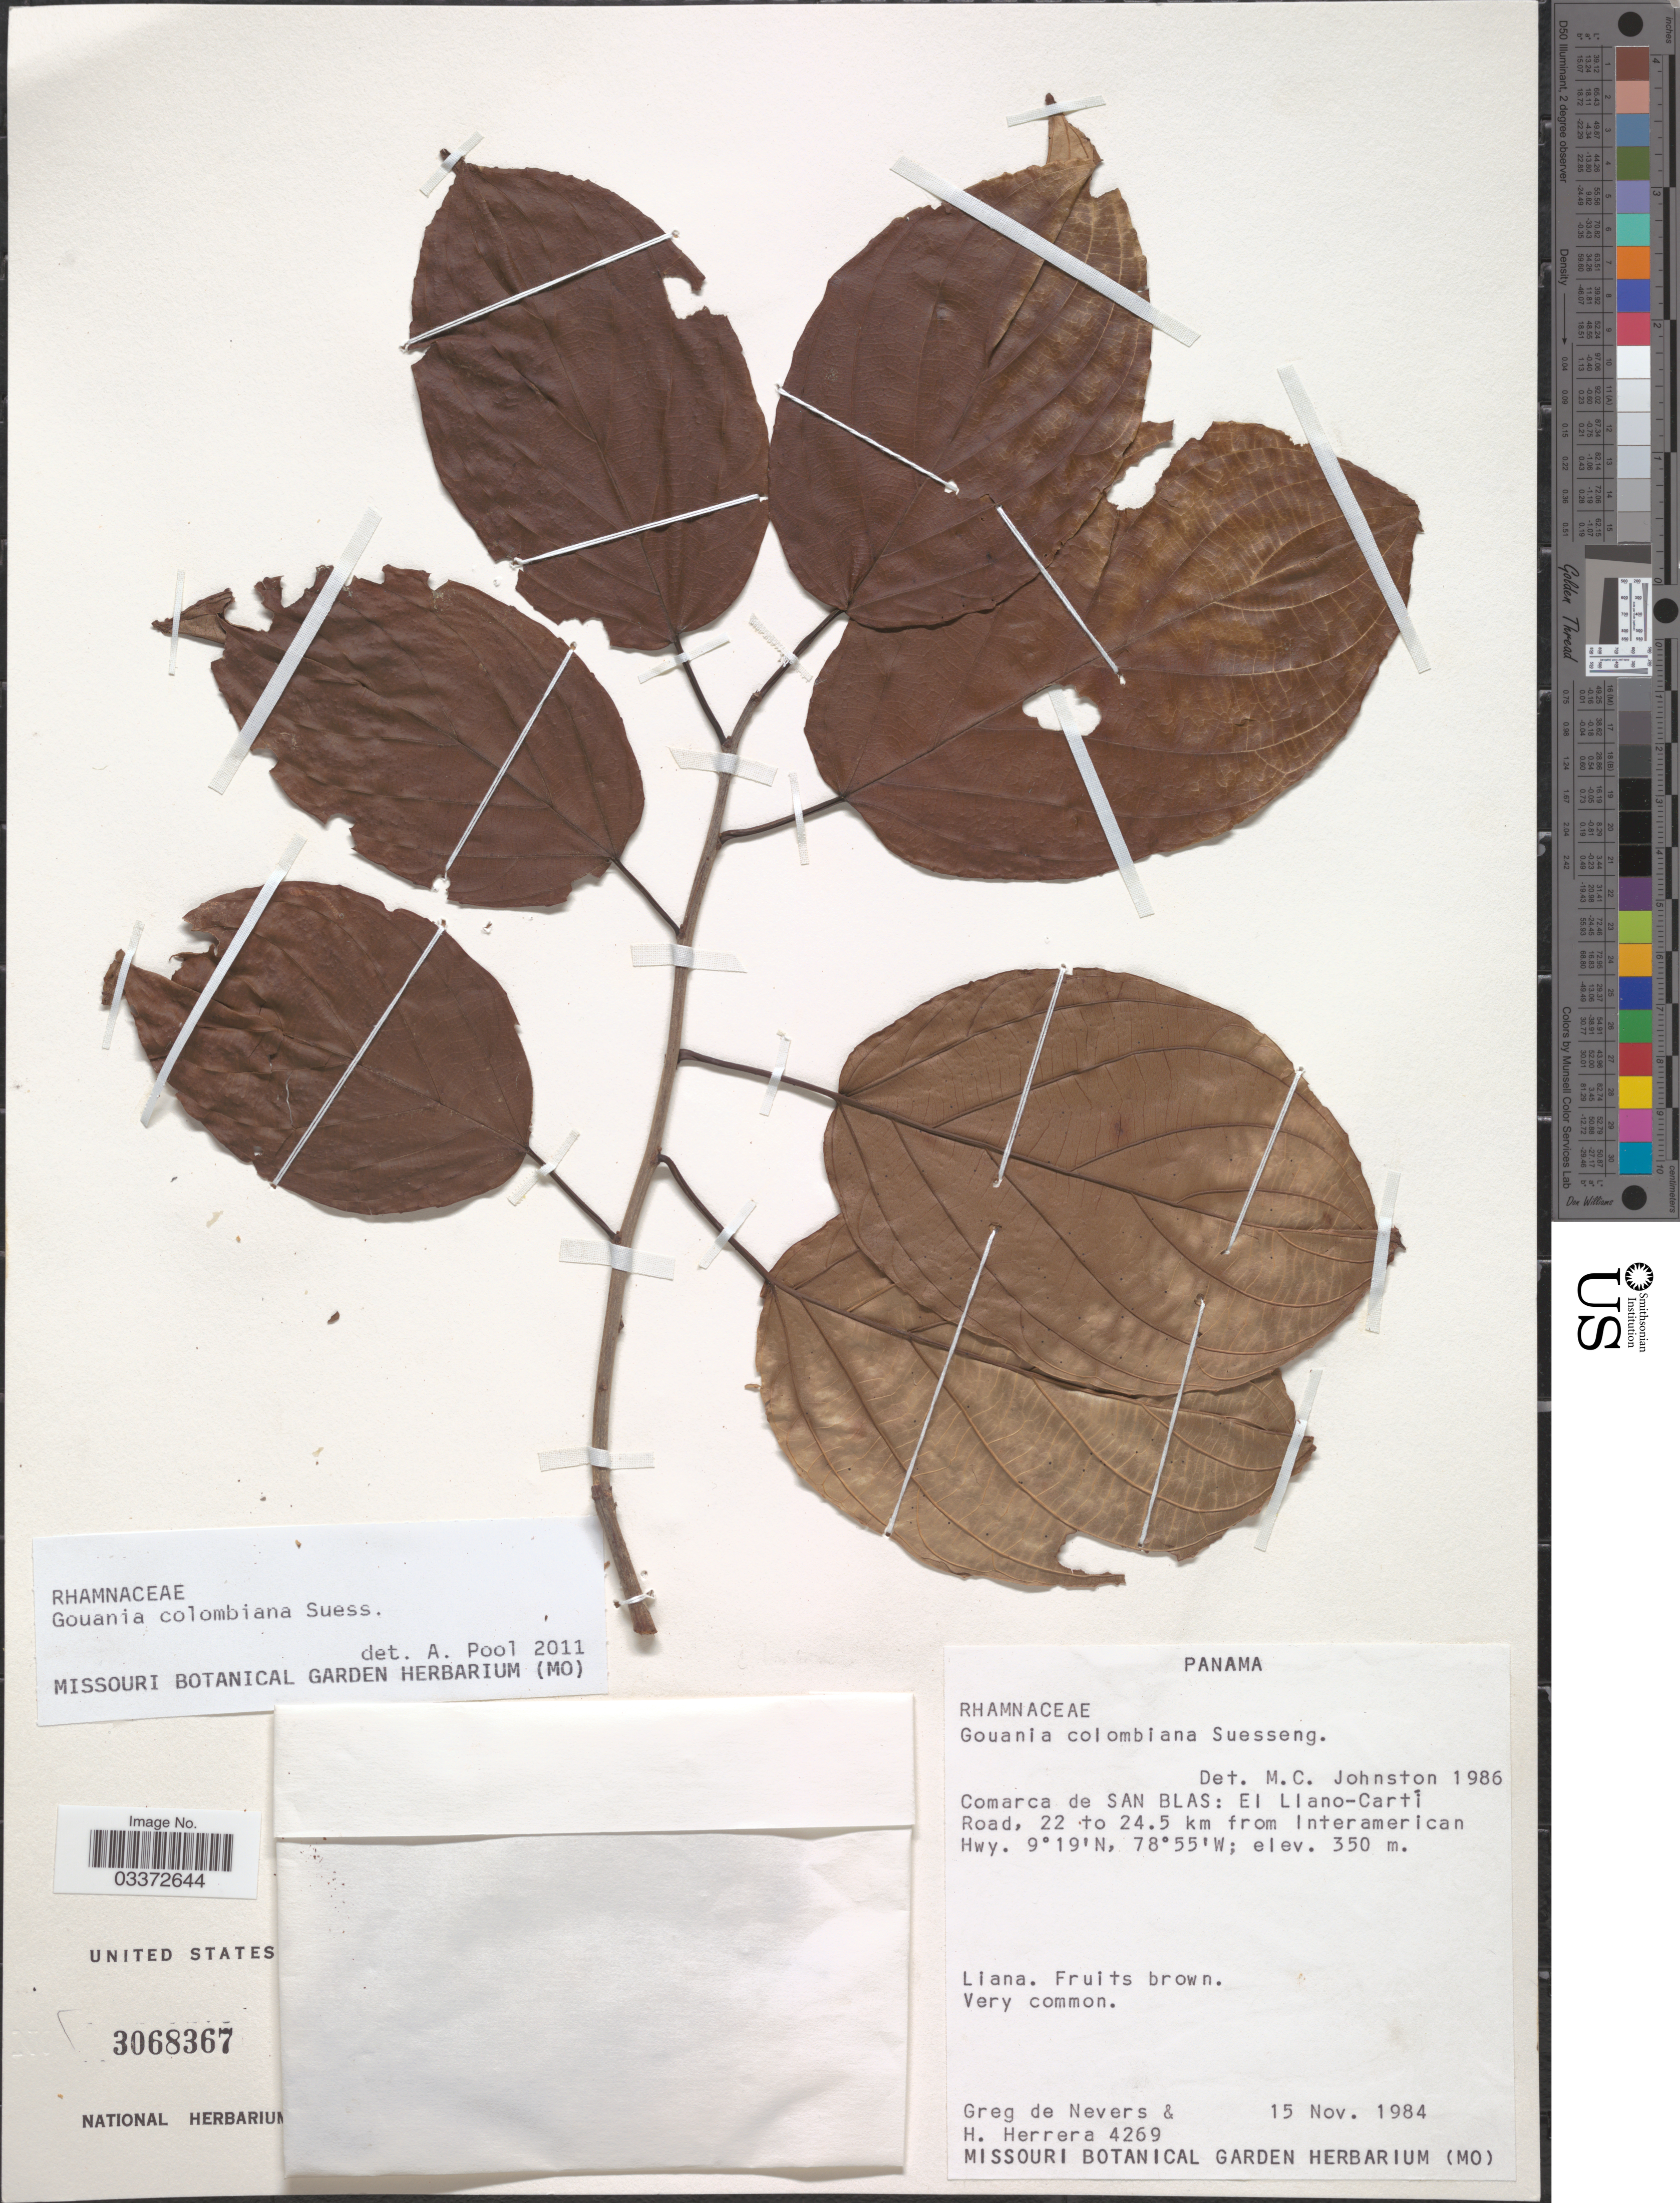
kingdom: Plantae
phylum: Tracheophyta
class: Magnoliopsida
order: Rosales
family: Rhamnaceae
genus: Gouania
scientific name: Gouania colombiana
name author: Suess.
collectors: G. C. de Nevers & H. Herrera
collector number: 4269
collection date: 1984-11-15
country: Panama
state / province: Kuna Yala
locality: Comarca de San Blas: El Llano-Cartí Road, 22 to 24.5 km from Interamerican Hwy.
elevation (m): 350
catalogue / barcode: US 3068367